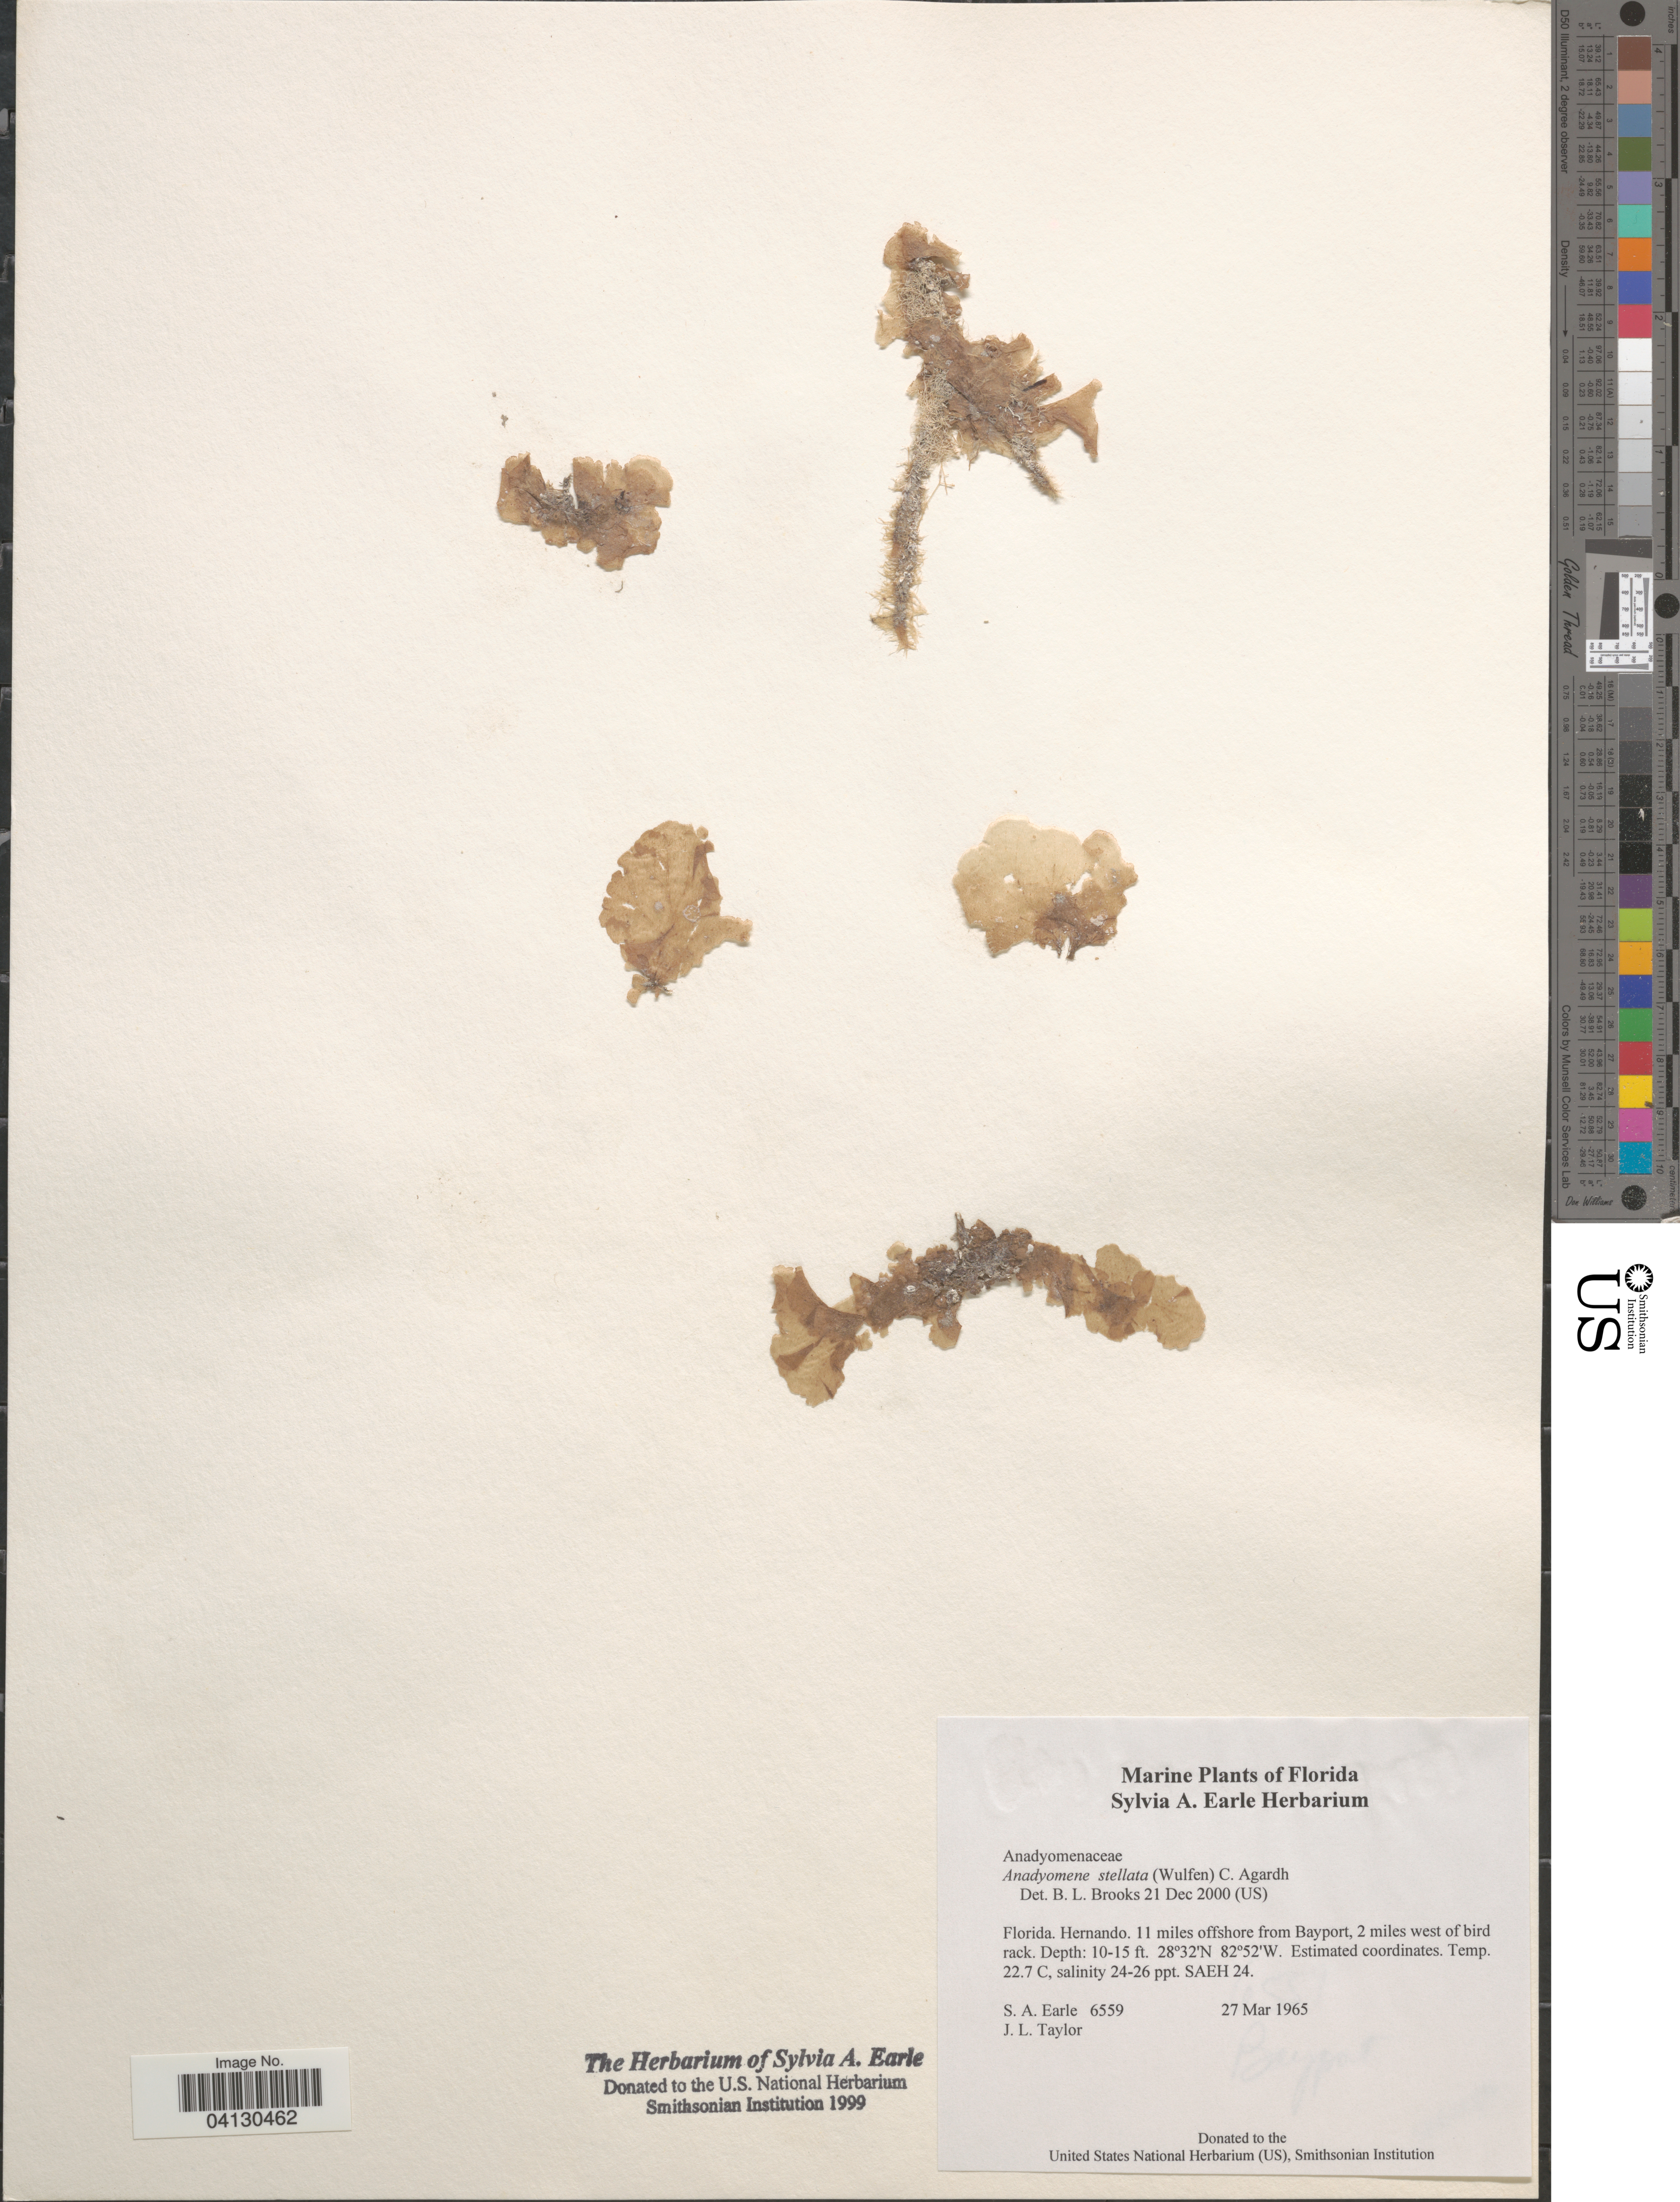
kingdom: Plantae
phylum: Chlorophyta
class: Ulvophyceae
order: Cladophorales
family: Anadyomenaceae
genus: Anadyomene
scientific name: Anadyomene stellata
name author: (Wulfen) C. Agardh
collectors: S. A. Earle & J. L. Taylor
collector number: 6559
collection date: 1965-03-27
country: United States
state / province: Florida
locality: Hernando. 11 miles offshore from Bayport, 2 miles west of bird rack.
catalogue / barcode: US 329176